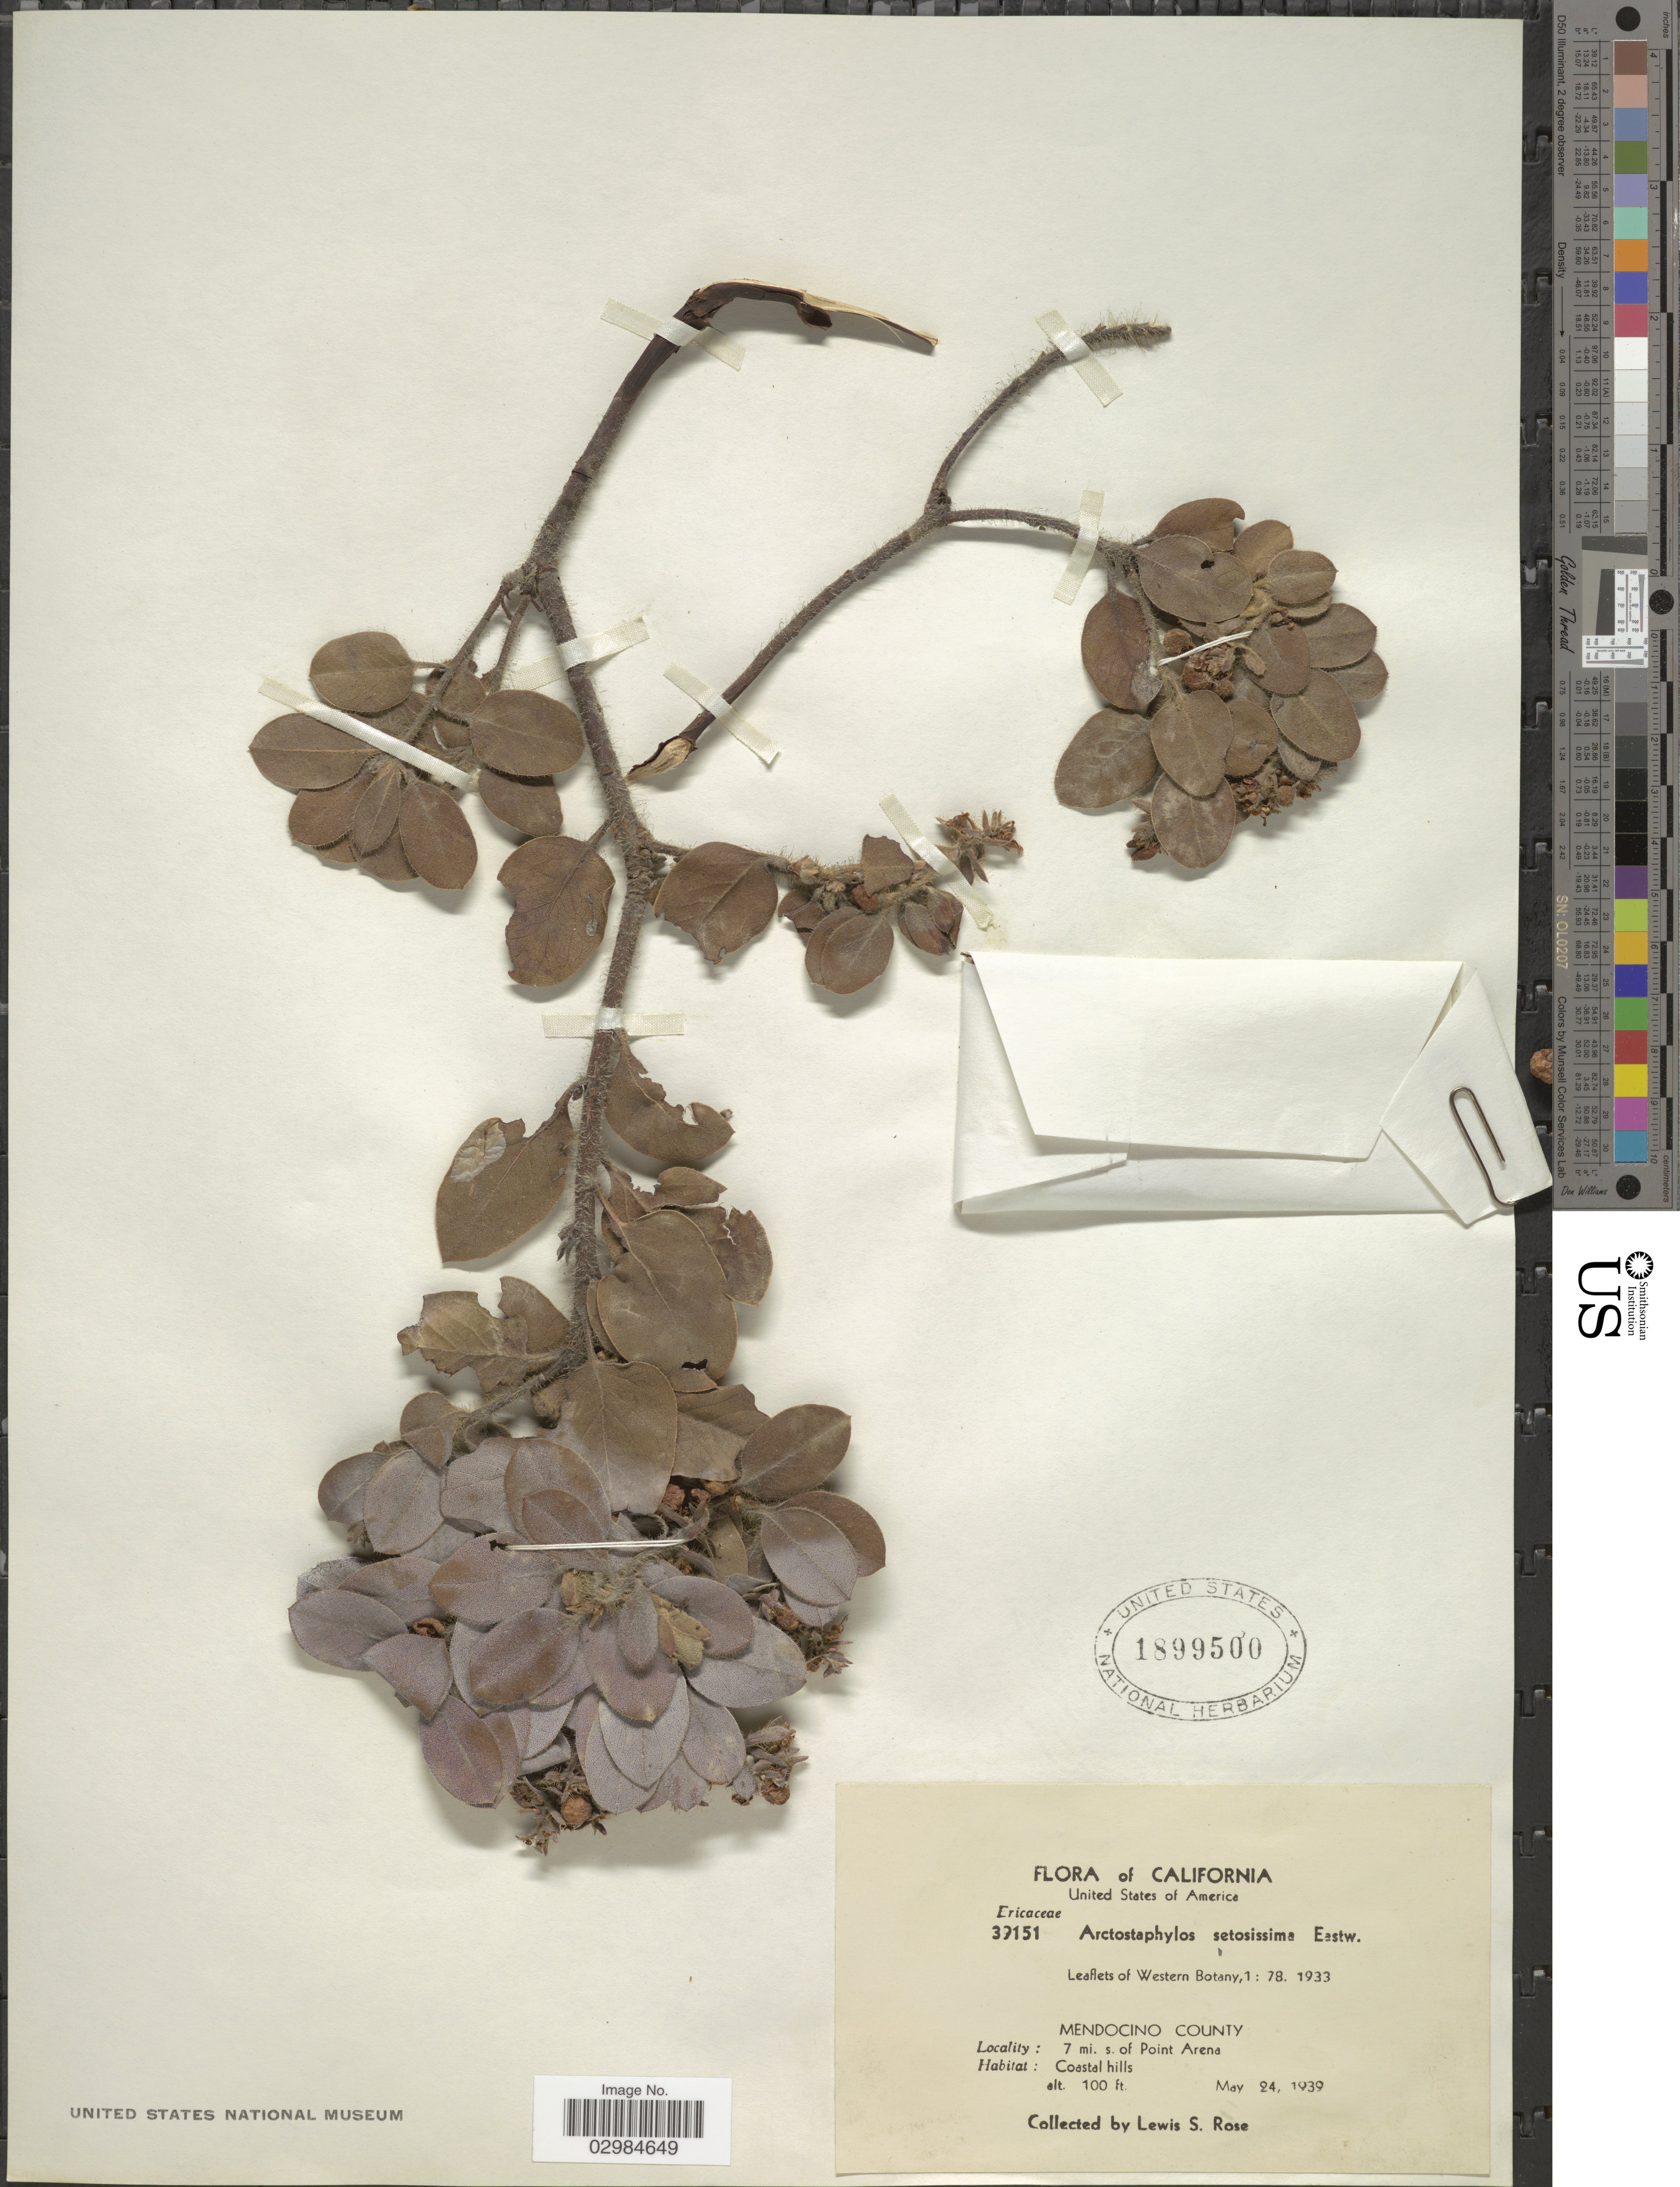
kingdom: Plantae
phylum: Tracheophyta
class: Magnoliopsida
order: Ericales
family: Ericaceae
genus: Arctostaphylos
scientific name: Arctostaphylos setosissima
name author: Eastw.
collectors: L. S. Rose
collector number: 39151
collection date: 1939-05-24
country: United States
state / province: California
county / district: Mendocino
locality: United States of America. Mendocino County. 7 mi. s. of Point Arena.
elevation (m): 30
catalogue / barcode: US 1899500